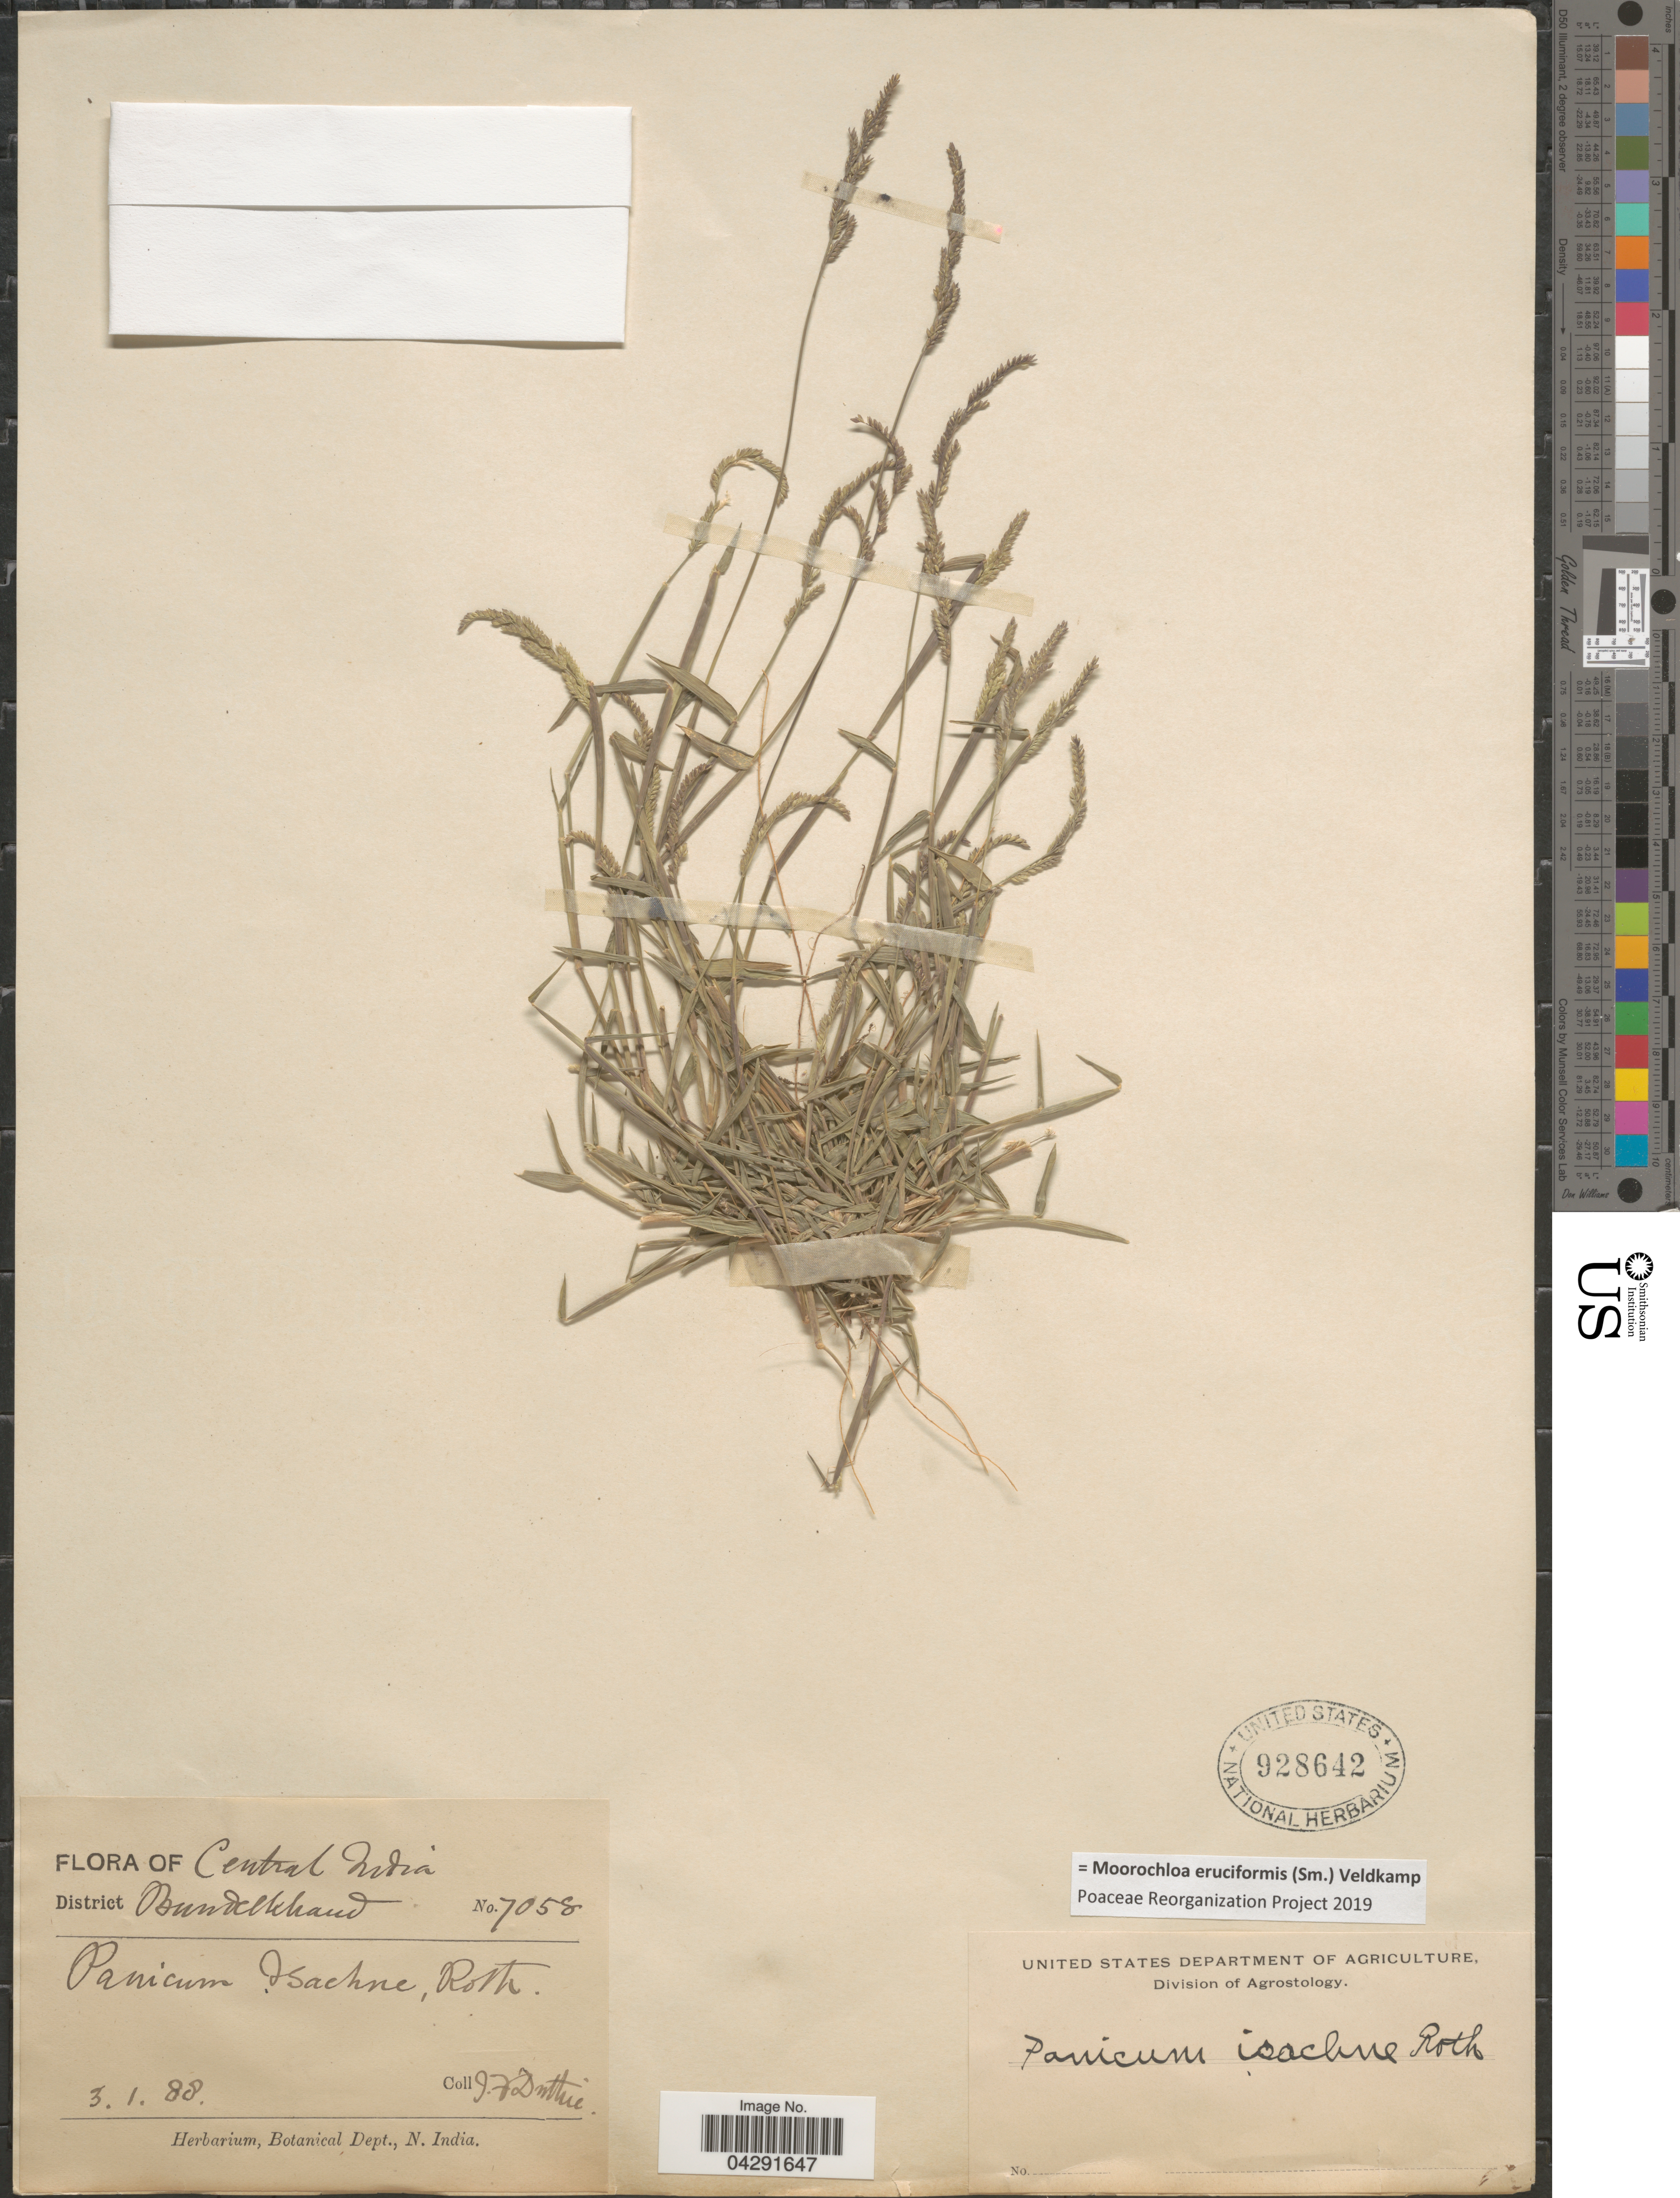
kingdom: Plantae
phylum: Tracheophyta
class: Liliopsida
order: Poales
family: Poaceae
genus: Moorochloa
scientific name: Moorochloa eruciformis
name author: (Sm.) Veldkamp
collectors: J. F. Duthie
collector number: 7058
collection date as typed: Transcribed d/m/y: 3/1/88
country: India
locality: Central India. District Bundelkhand.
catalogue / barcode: US 928642